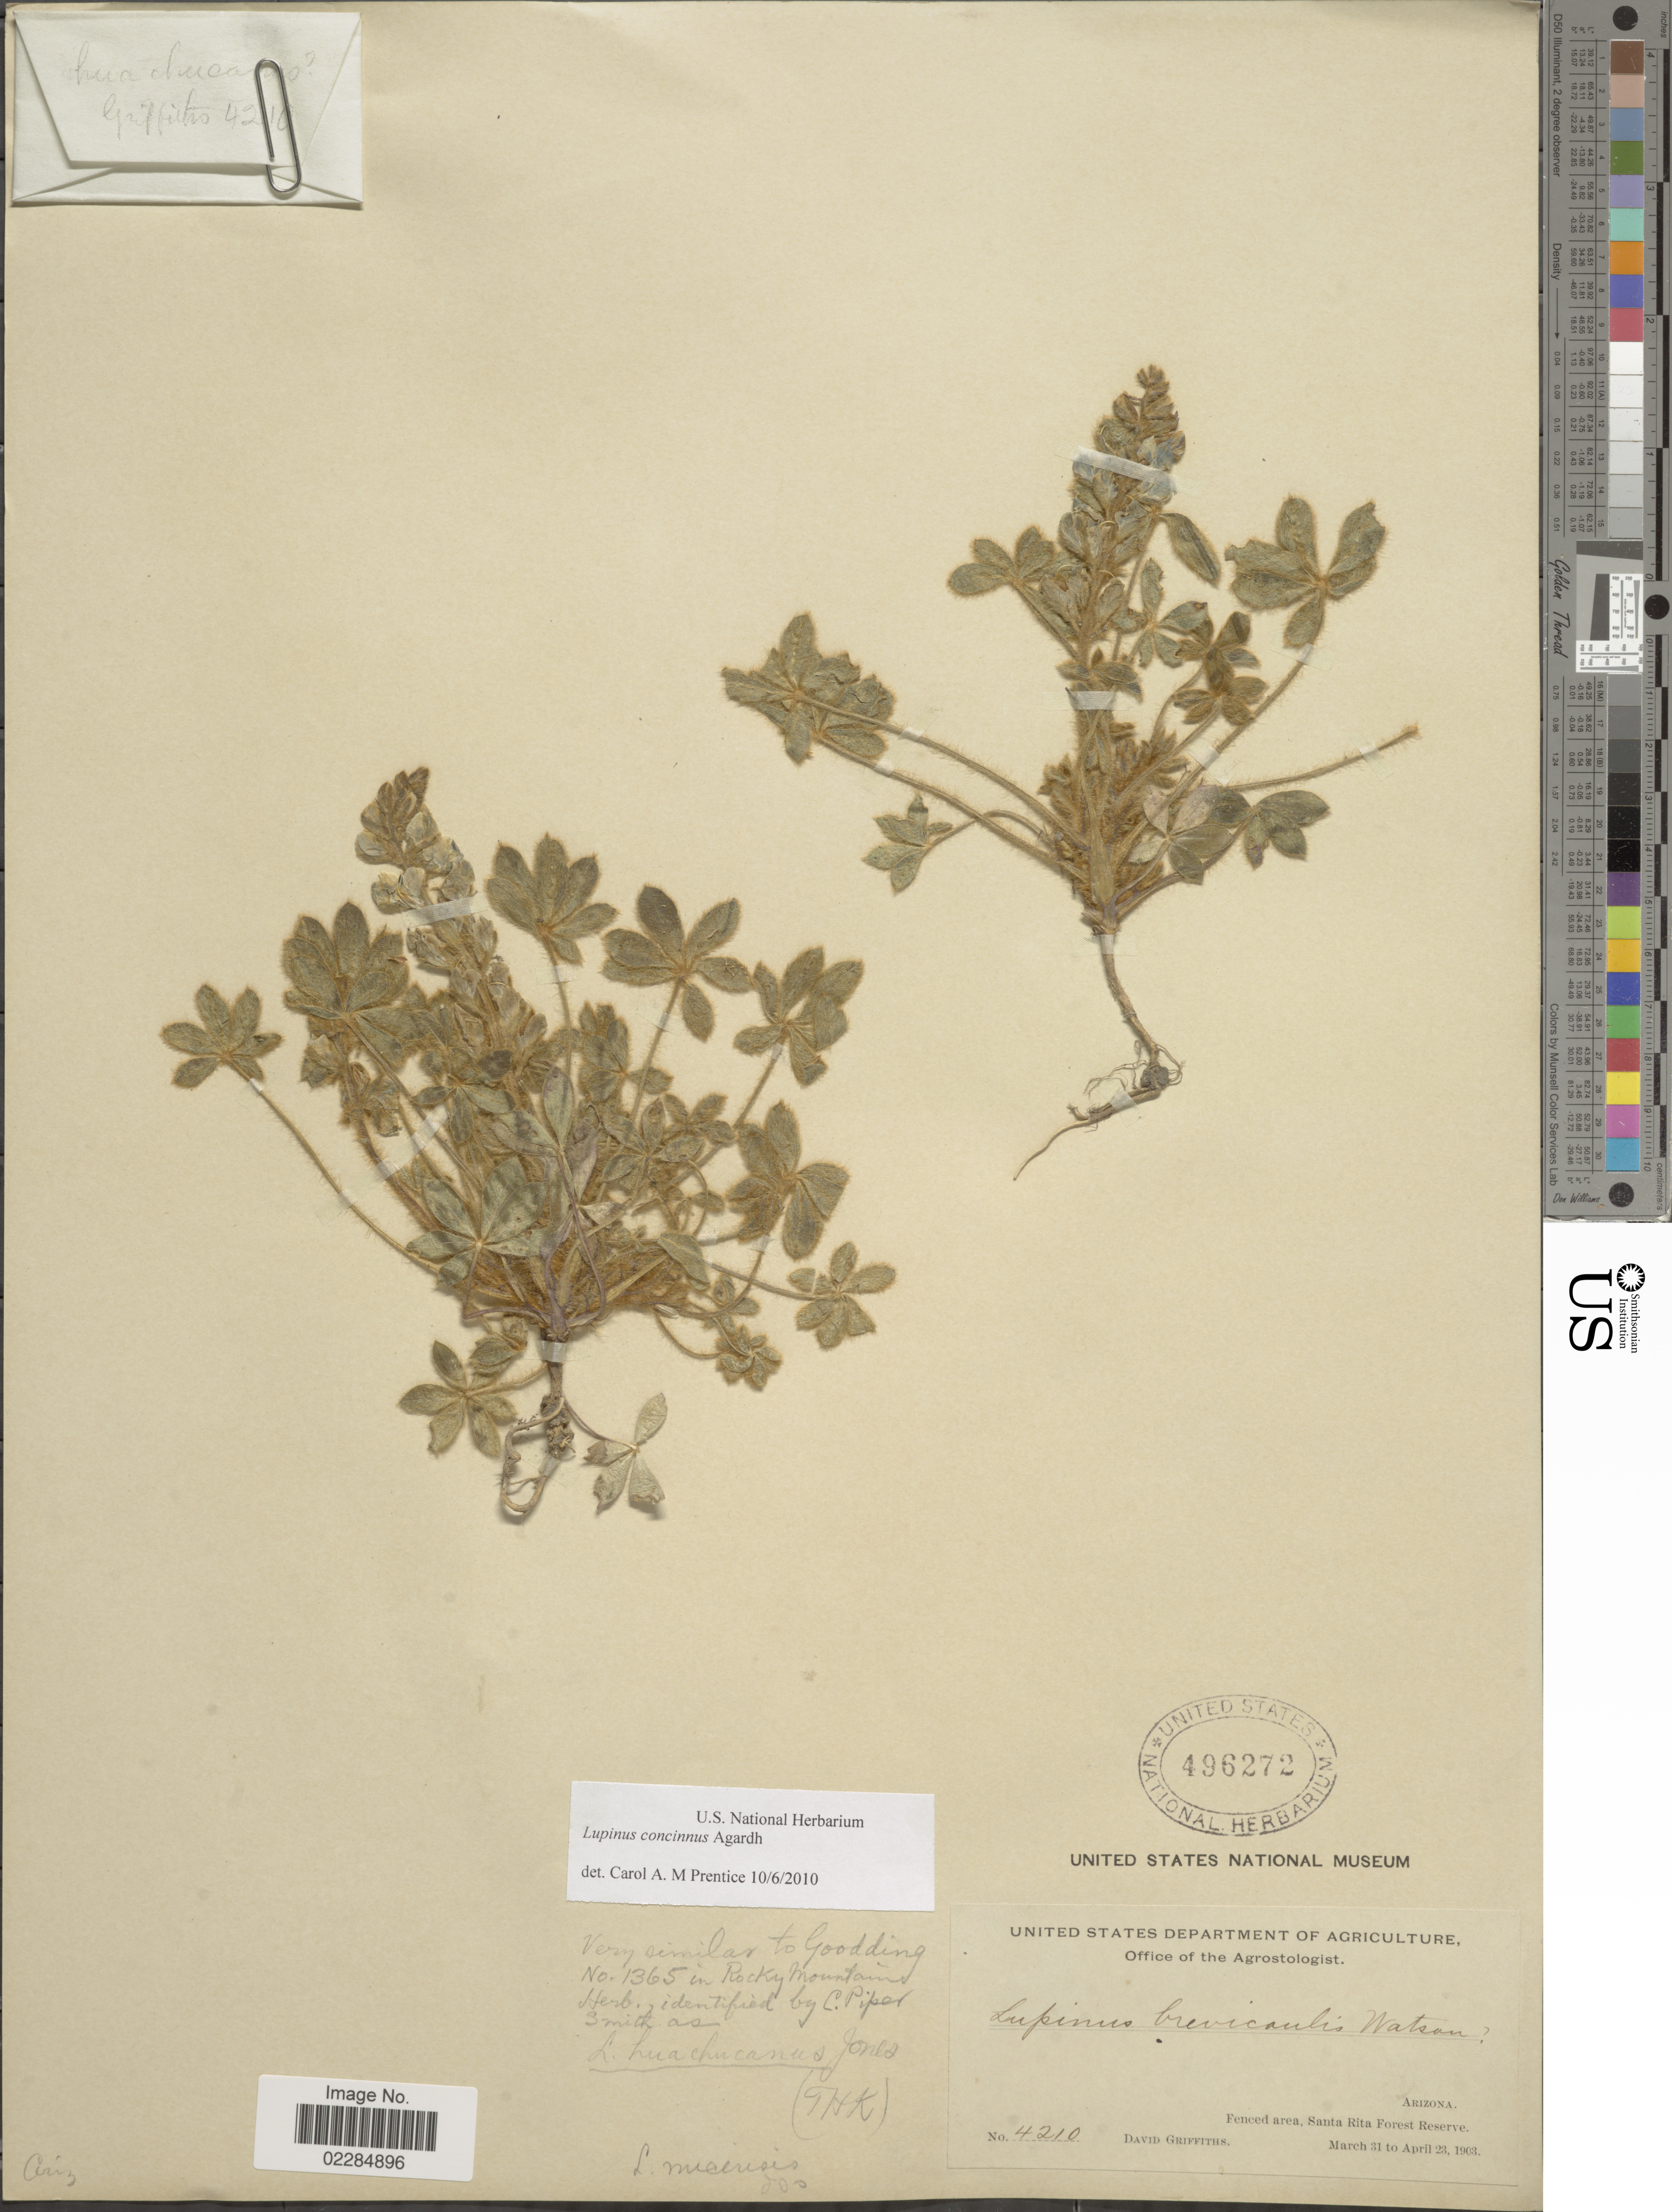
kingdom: Plantae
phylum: Tracheophyta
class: Magnoliopsida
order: Fabales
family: Fabaceae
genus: Lupinus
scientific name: Lupinus concinnus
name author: J. Agardh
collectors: D. Griffiths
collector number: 4210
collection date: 1903-03-31/1903-04-23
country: United States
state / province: Arizona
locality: Fenced area, Santa Rita Forest Reserve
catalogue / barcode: US 496272